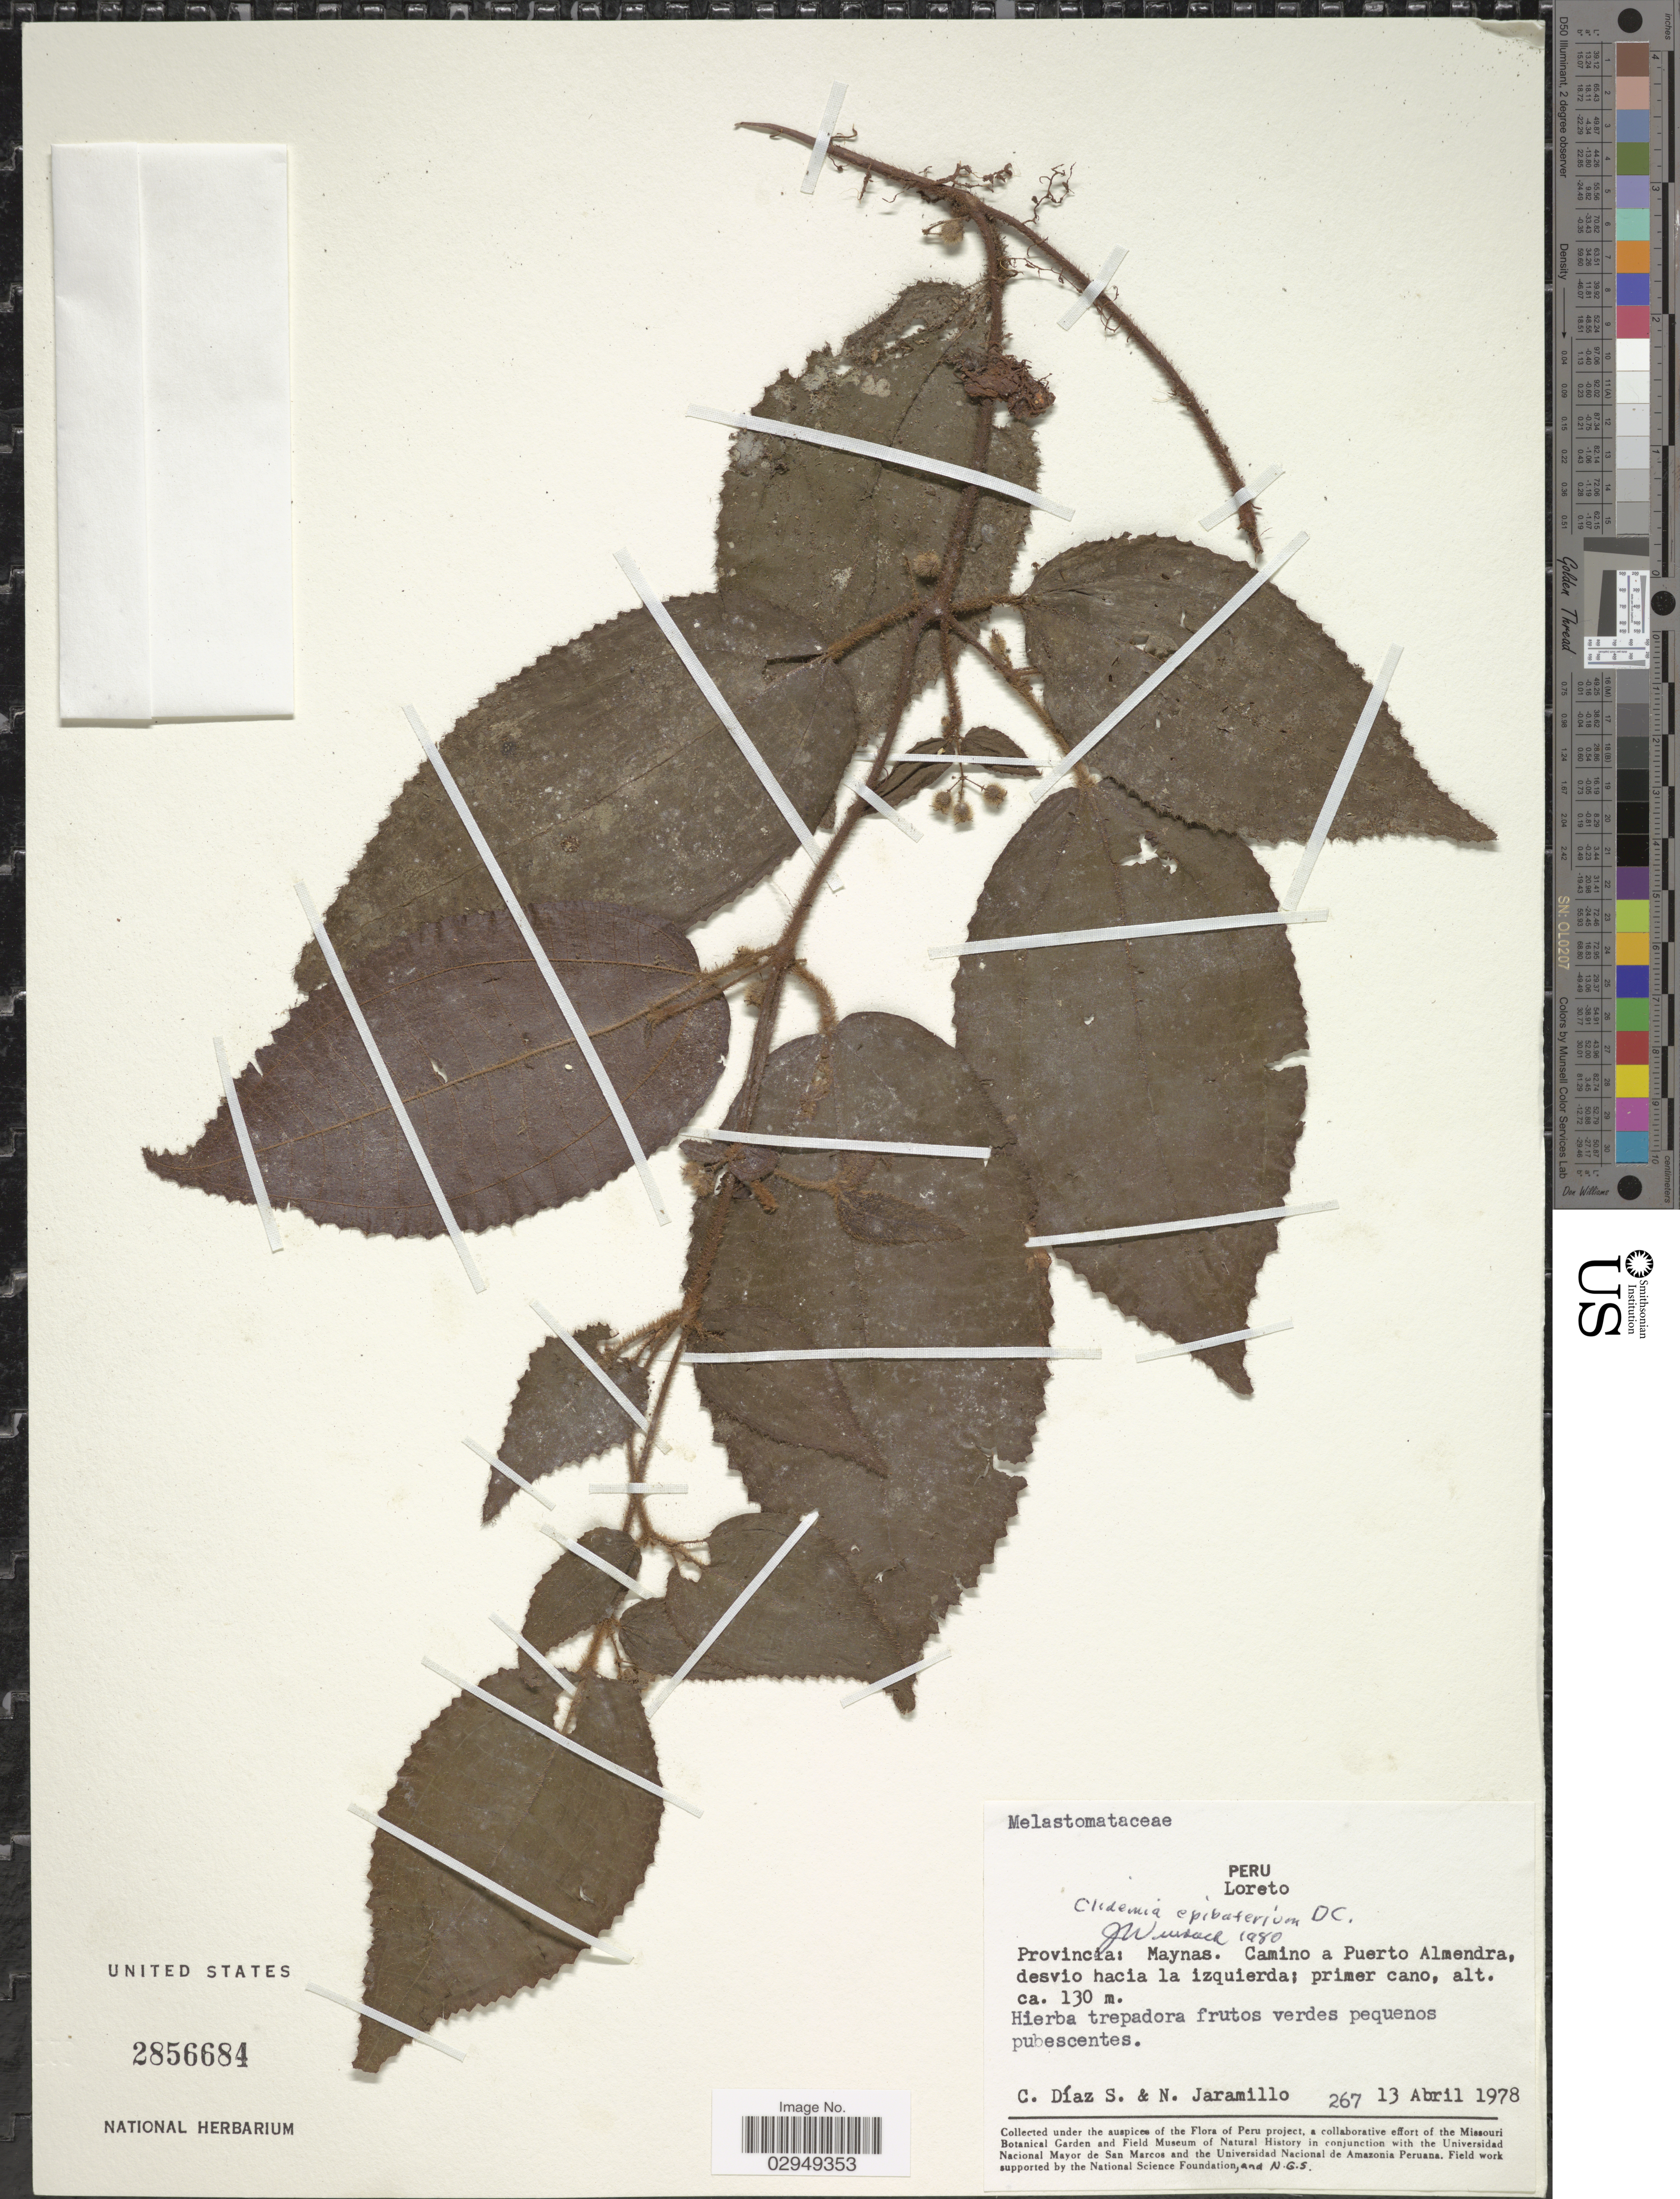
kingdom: Plantae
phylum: Tracheophyta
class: Magnoliopsida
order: Myrtales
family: Melastomataceae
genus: Clidemia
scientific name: Clidemia epibaterium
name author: DC.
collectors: C. Díaz S. & N. Jaramillo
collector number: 267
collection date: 1978-04-13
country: Peru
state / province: Loreto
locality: Provincia: Maynas. Camino a Puerto Almendra, desvio hacia la izquierda.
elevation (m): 130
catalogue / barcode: US 2856684